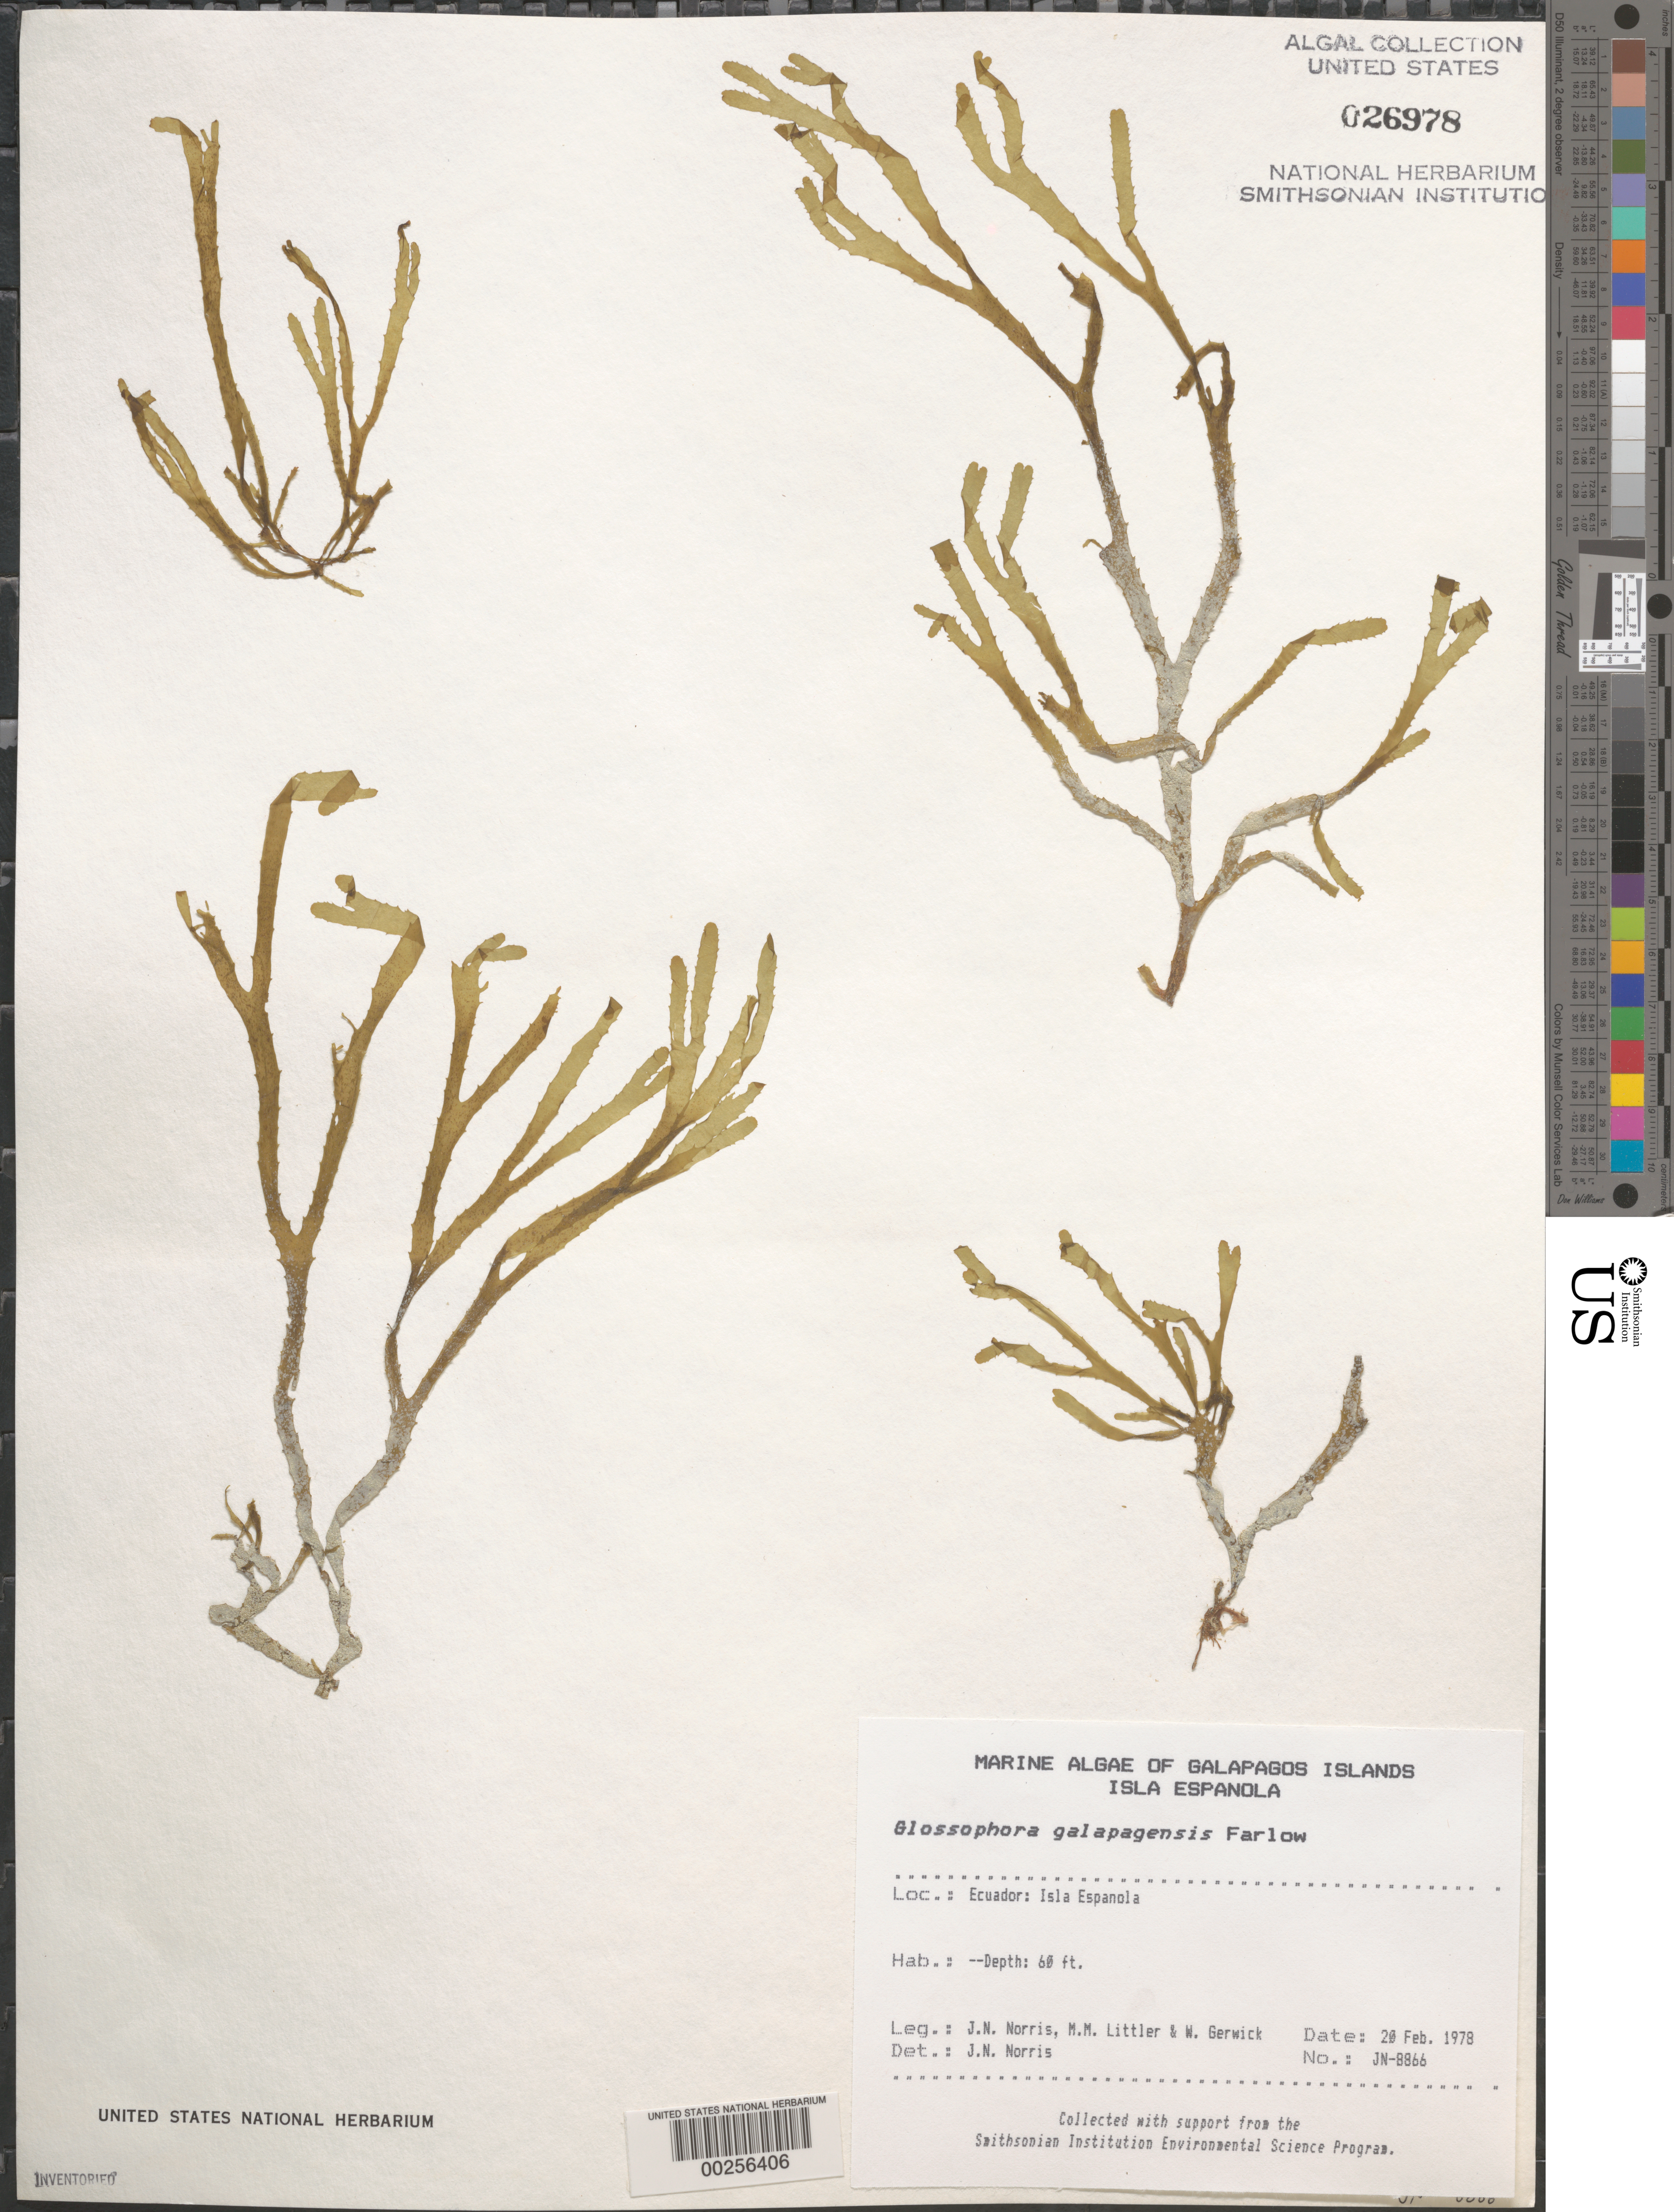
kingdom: Chromista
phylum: Ochrophyta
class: Phaeophyceae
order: Dictyotales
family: Dictyotaceae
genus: Dictyota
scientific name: Dictyota galapagensis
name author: (Farl.) De Clerck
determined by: Algae name updating Project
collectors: J. N. Norris, M. M. Littler & W. Gerwick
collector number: JN-8866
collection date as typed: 20 Feb 1978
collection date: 1978-02-20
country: Ecuador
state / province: Colón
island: Española [Hood]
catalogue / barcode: US 26978